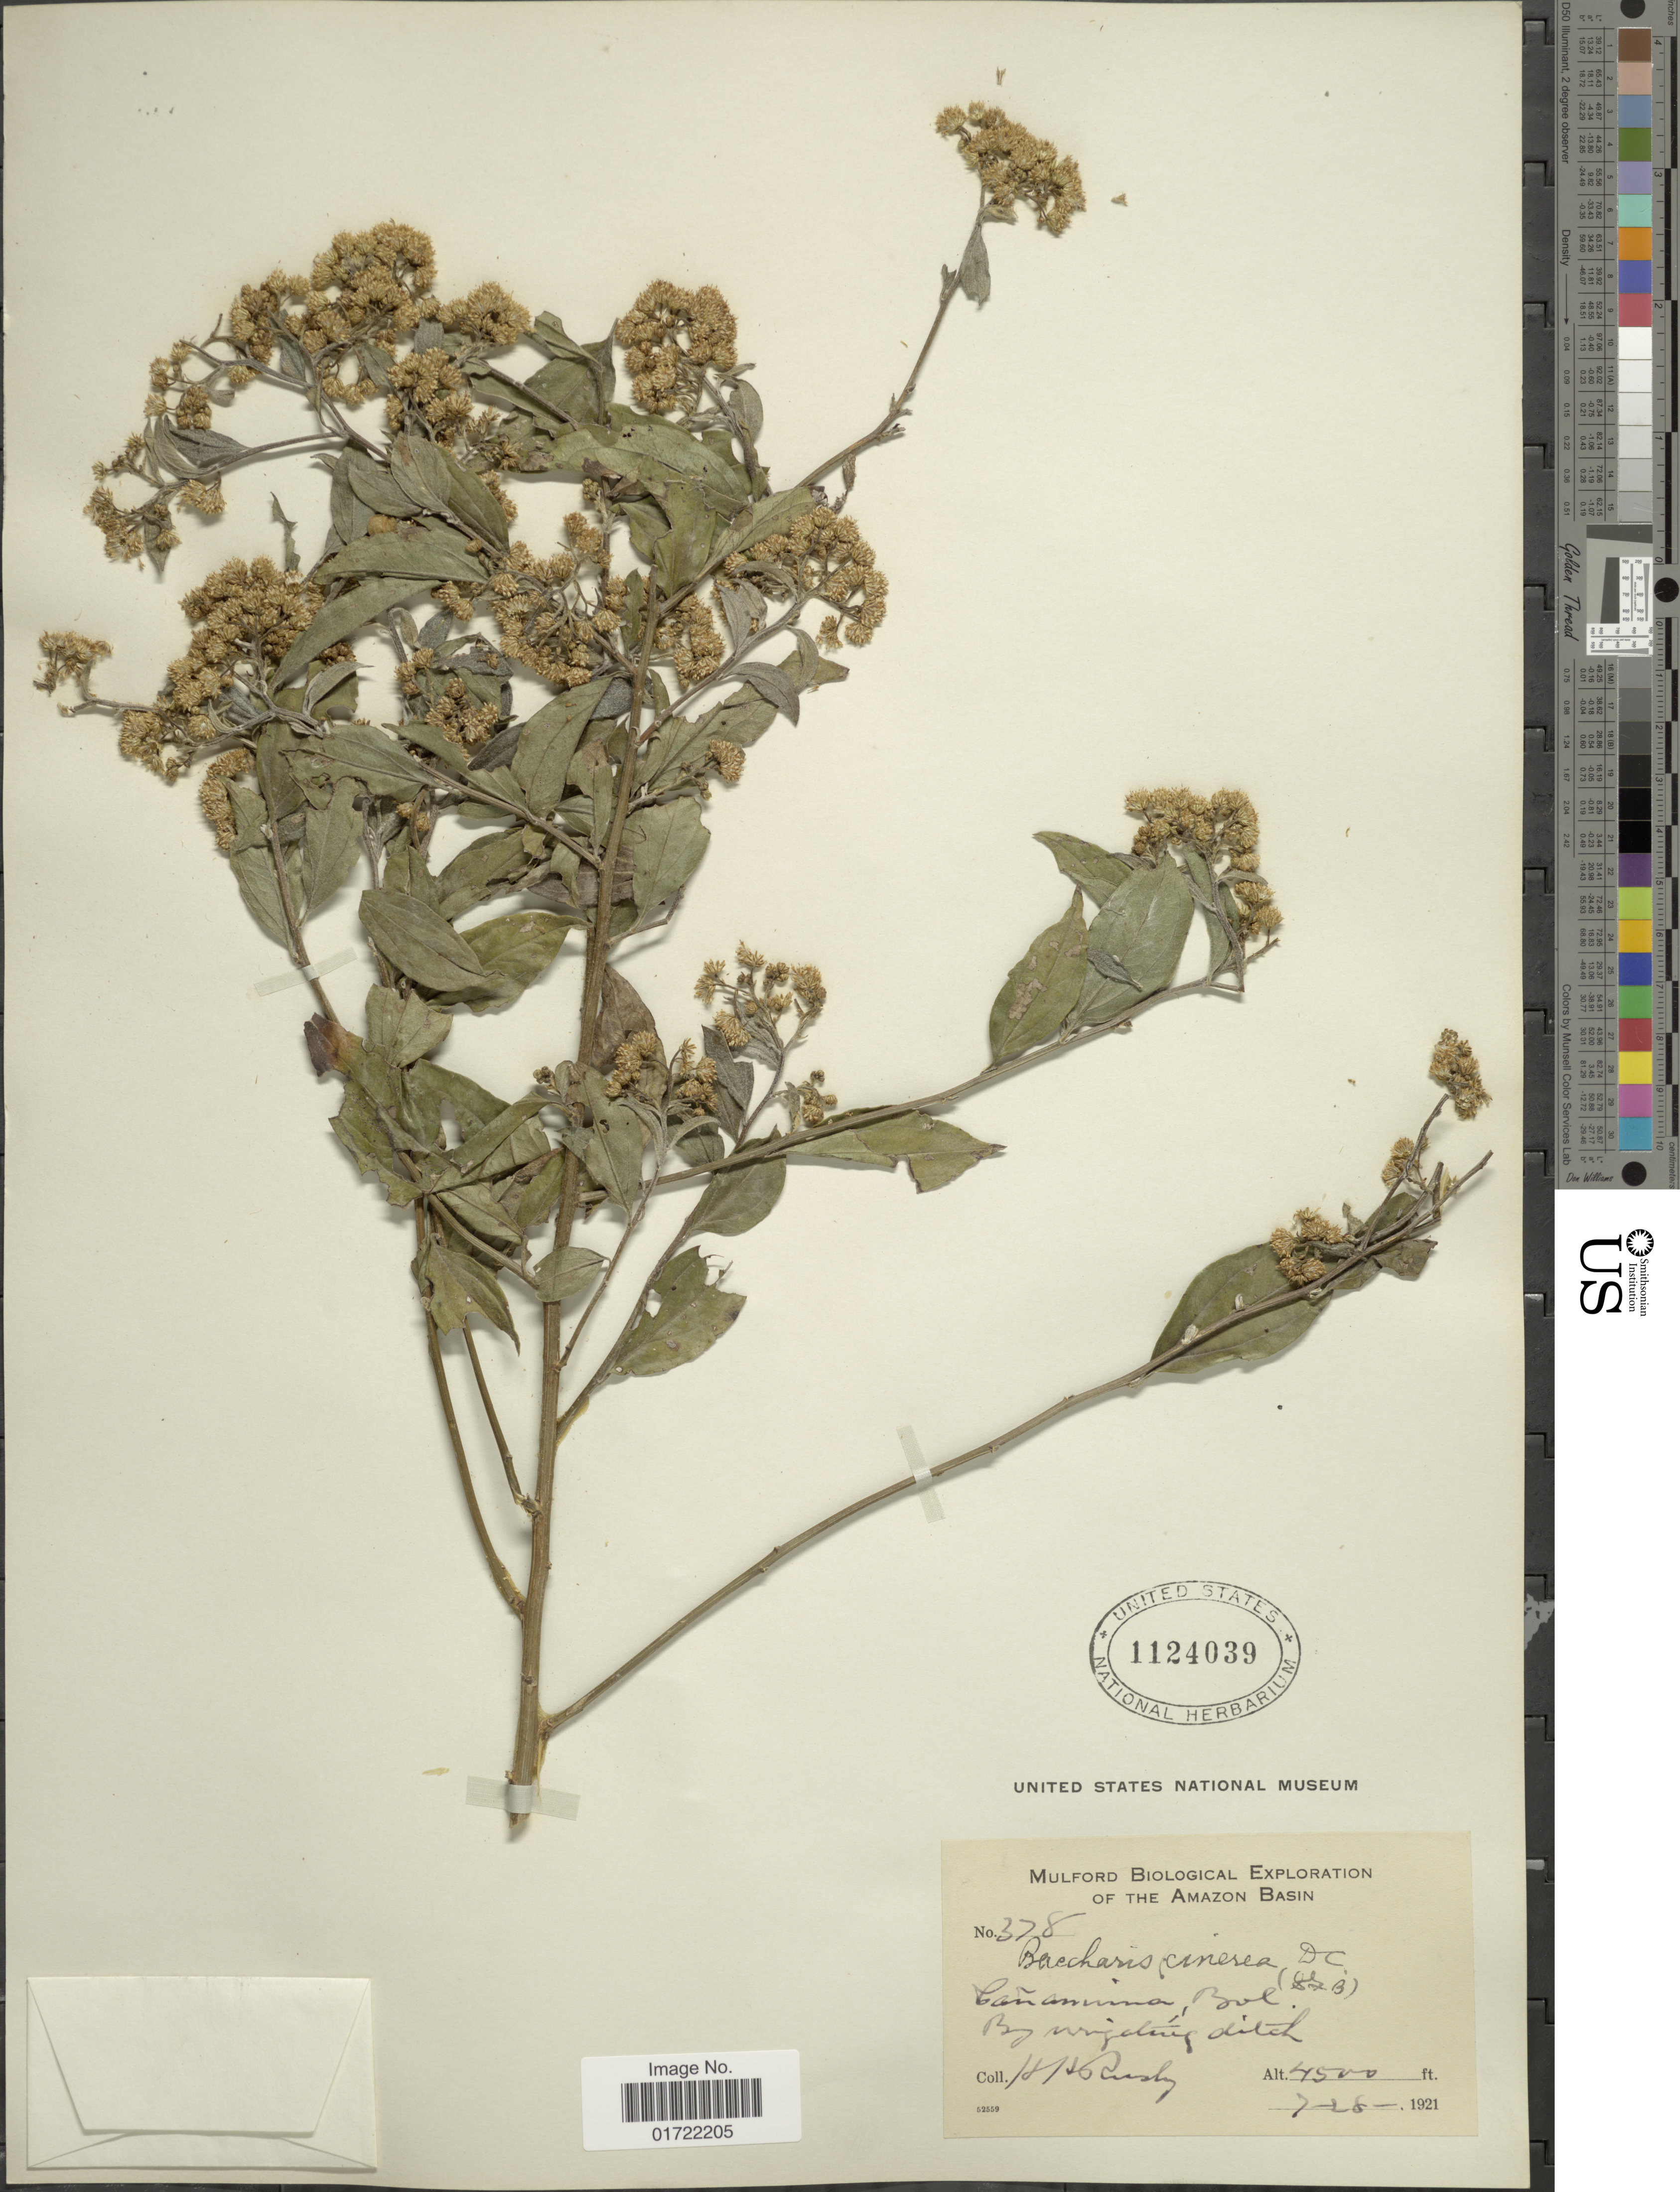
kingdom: Plantae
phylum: Tracheophyta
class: Magnoliopsida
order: Asterales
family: Asteraceae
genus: Baccharis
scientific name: Baccharis cinerea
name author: DC.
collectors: H. H. Rusby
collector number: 378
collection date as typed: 7-28-1921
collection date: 1921-07-28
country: Bolivia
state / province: La Paz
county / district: Inquisivi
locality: Cañamina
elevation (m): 1372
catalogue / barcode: US 1124039